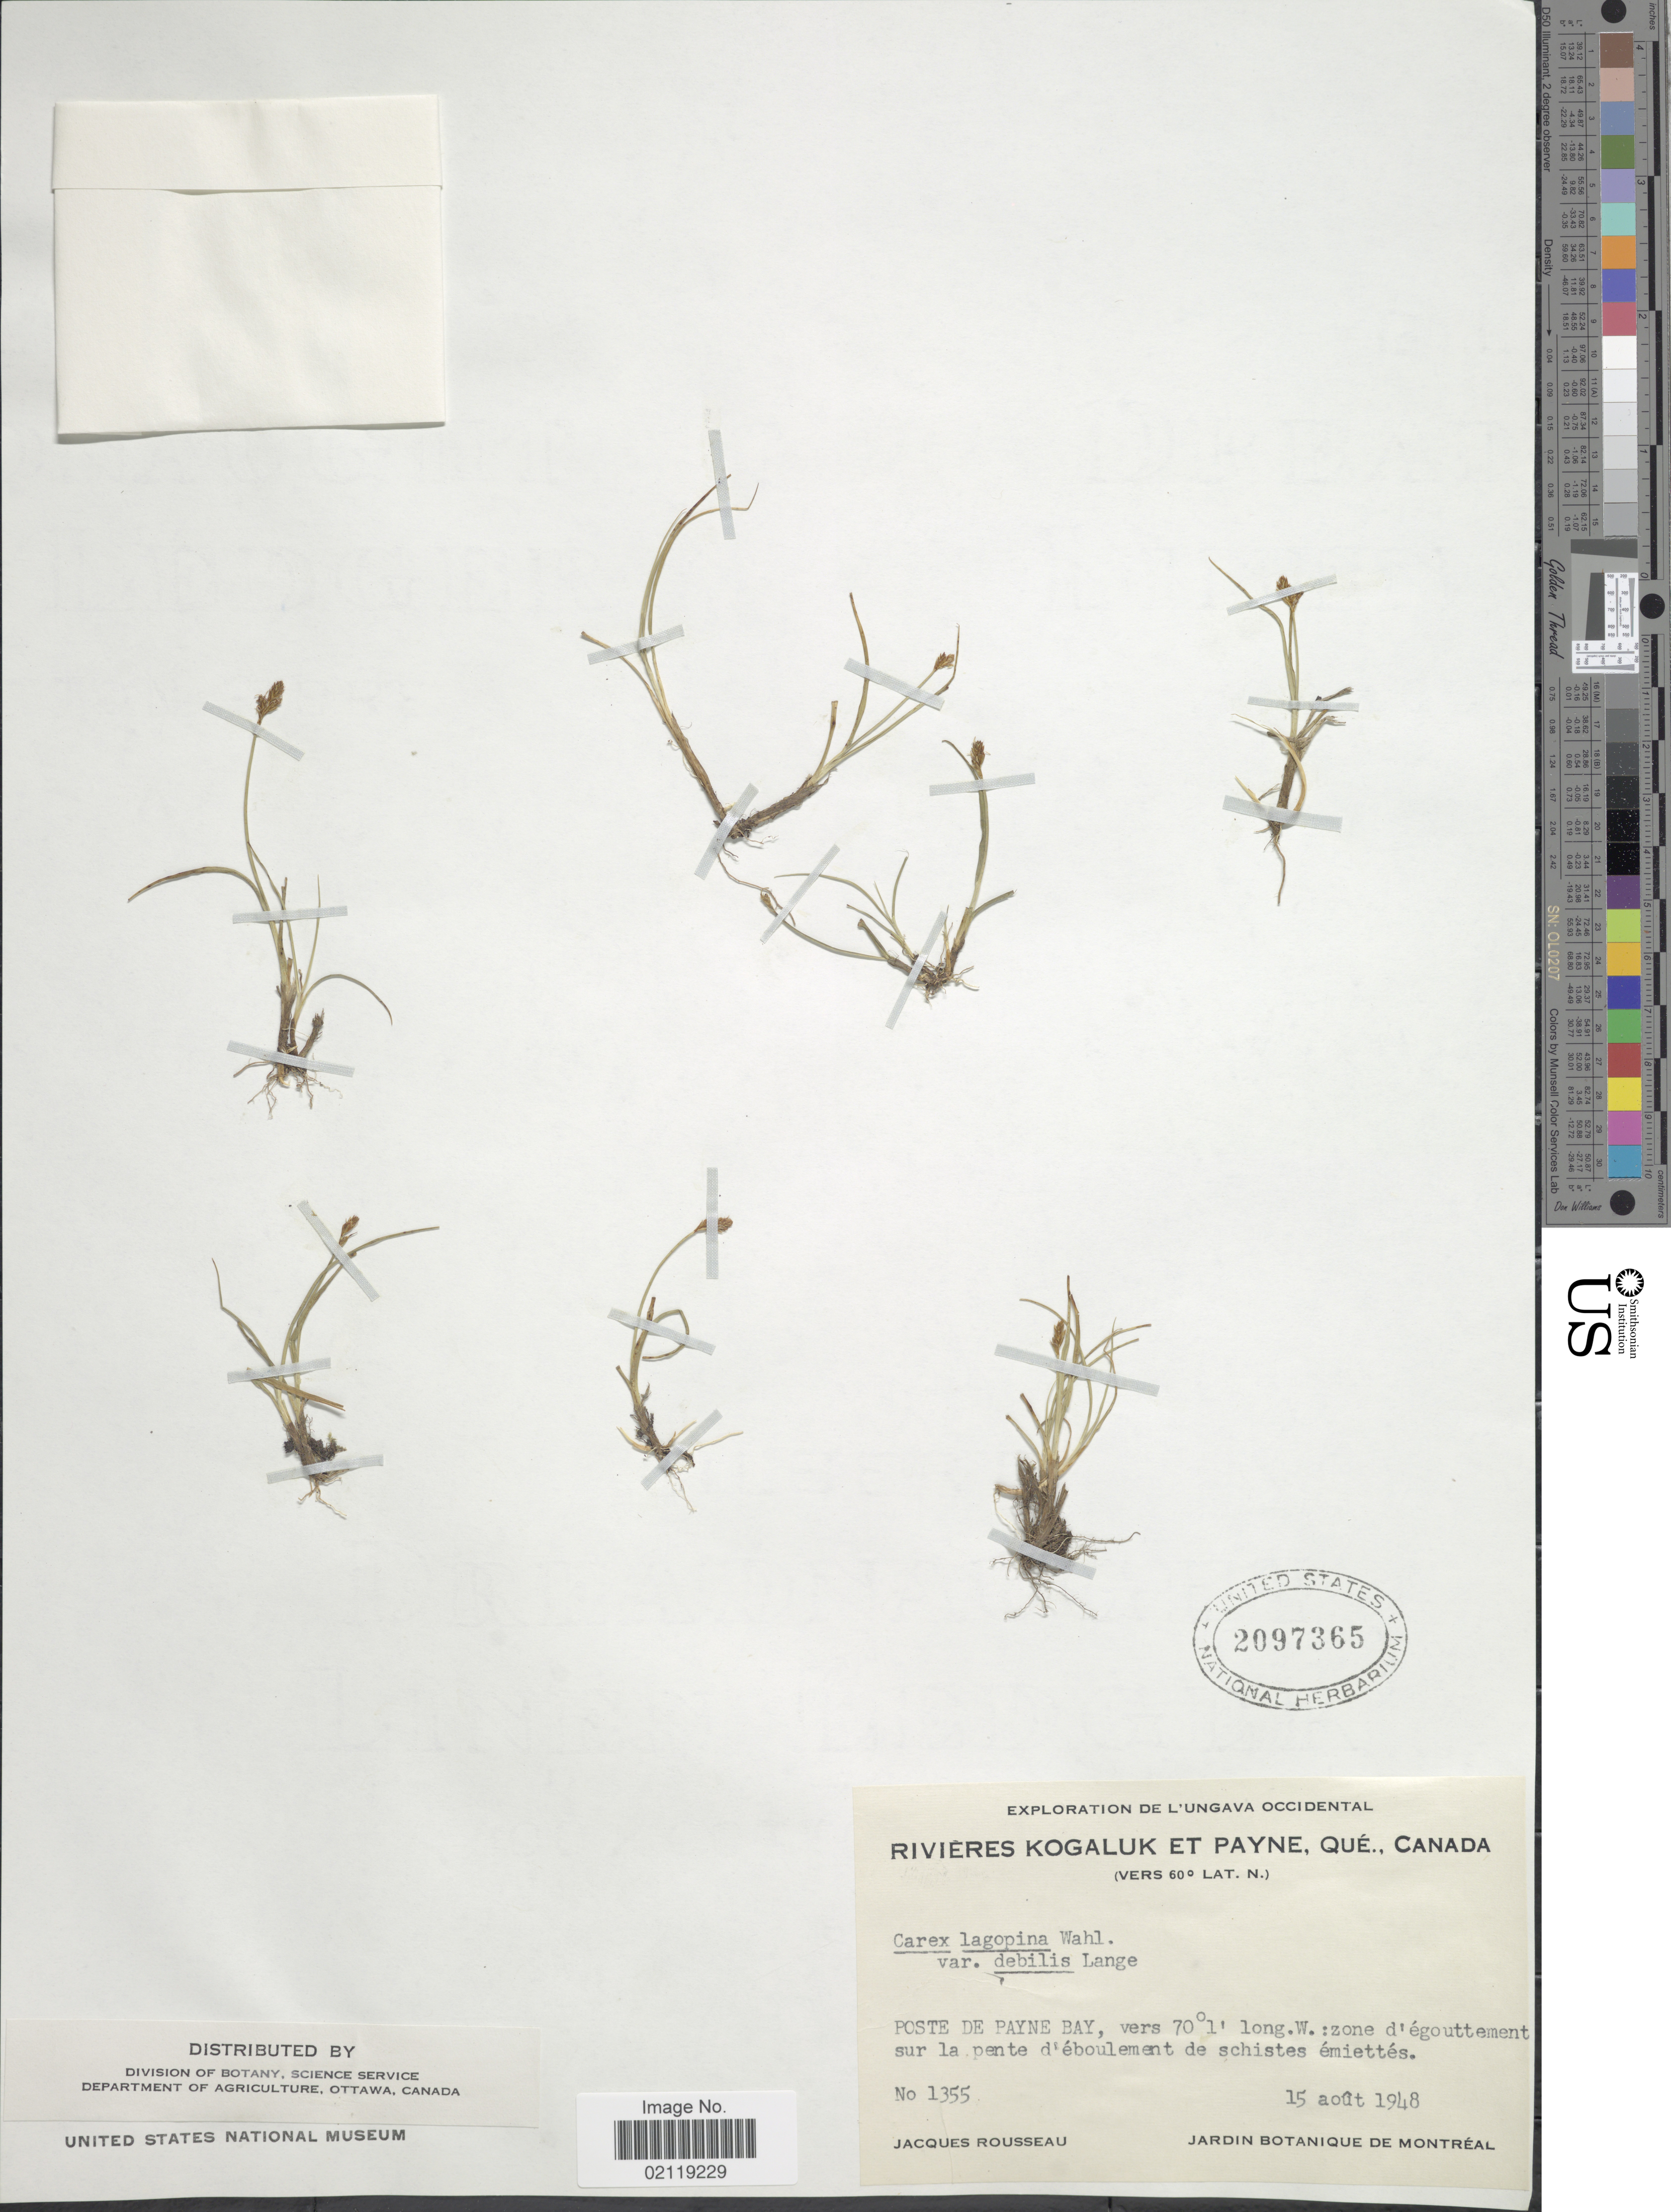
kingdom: Plantae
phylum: Tracheophyta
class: Liliopsida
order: Poales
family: Cyperaceae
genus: Carex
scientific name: Carex lachenalii subsp. lachenalii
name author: Schkuhr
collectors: J. Rousseau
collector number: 1355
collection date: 1948-08-15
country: Canada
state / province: Quebec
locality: De l'Ungava Occidental. Rivieres Kogaluk et Payne, Que. (Vers 60 º Lat. N.) Poste de Payne Bay: zone d'egouttement sur la pente d'eboulement de schistes emiettes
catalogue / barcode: US 2097365